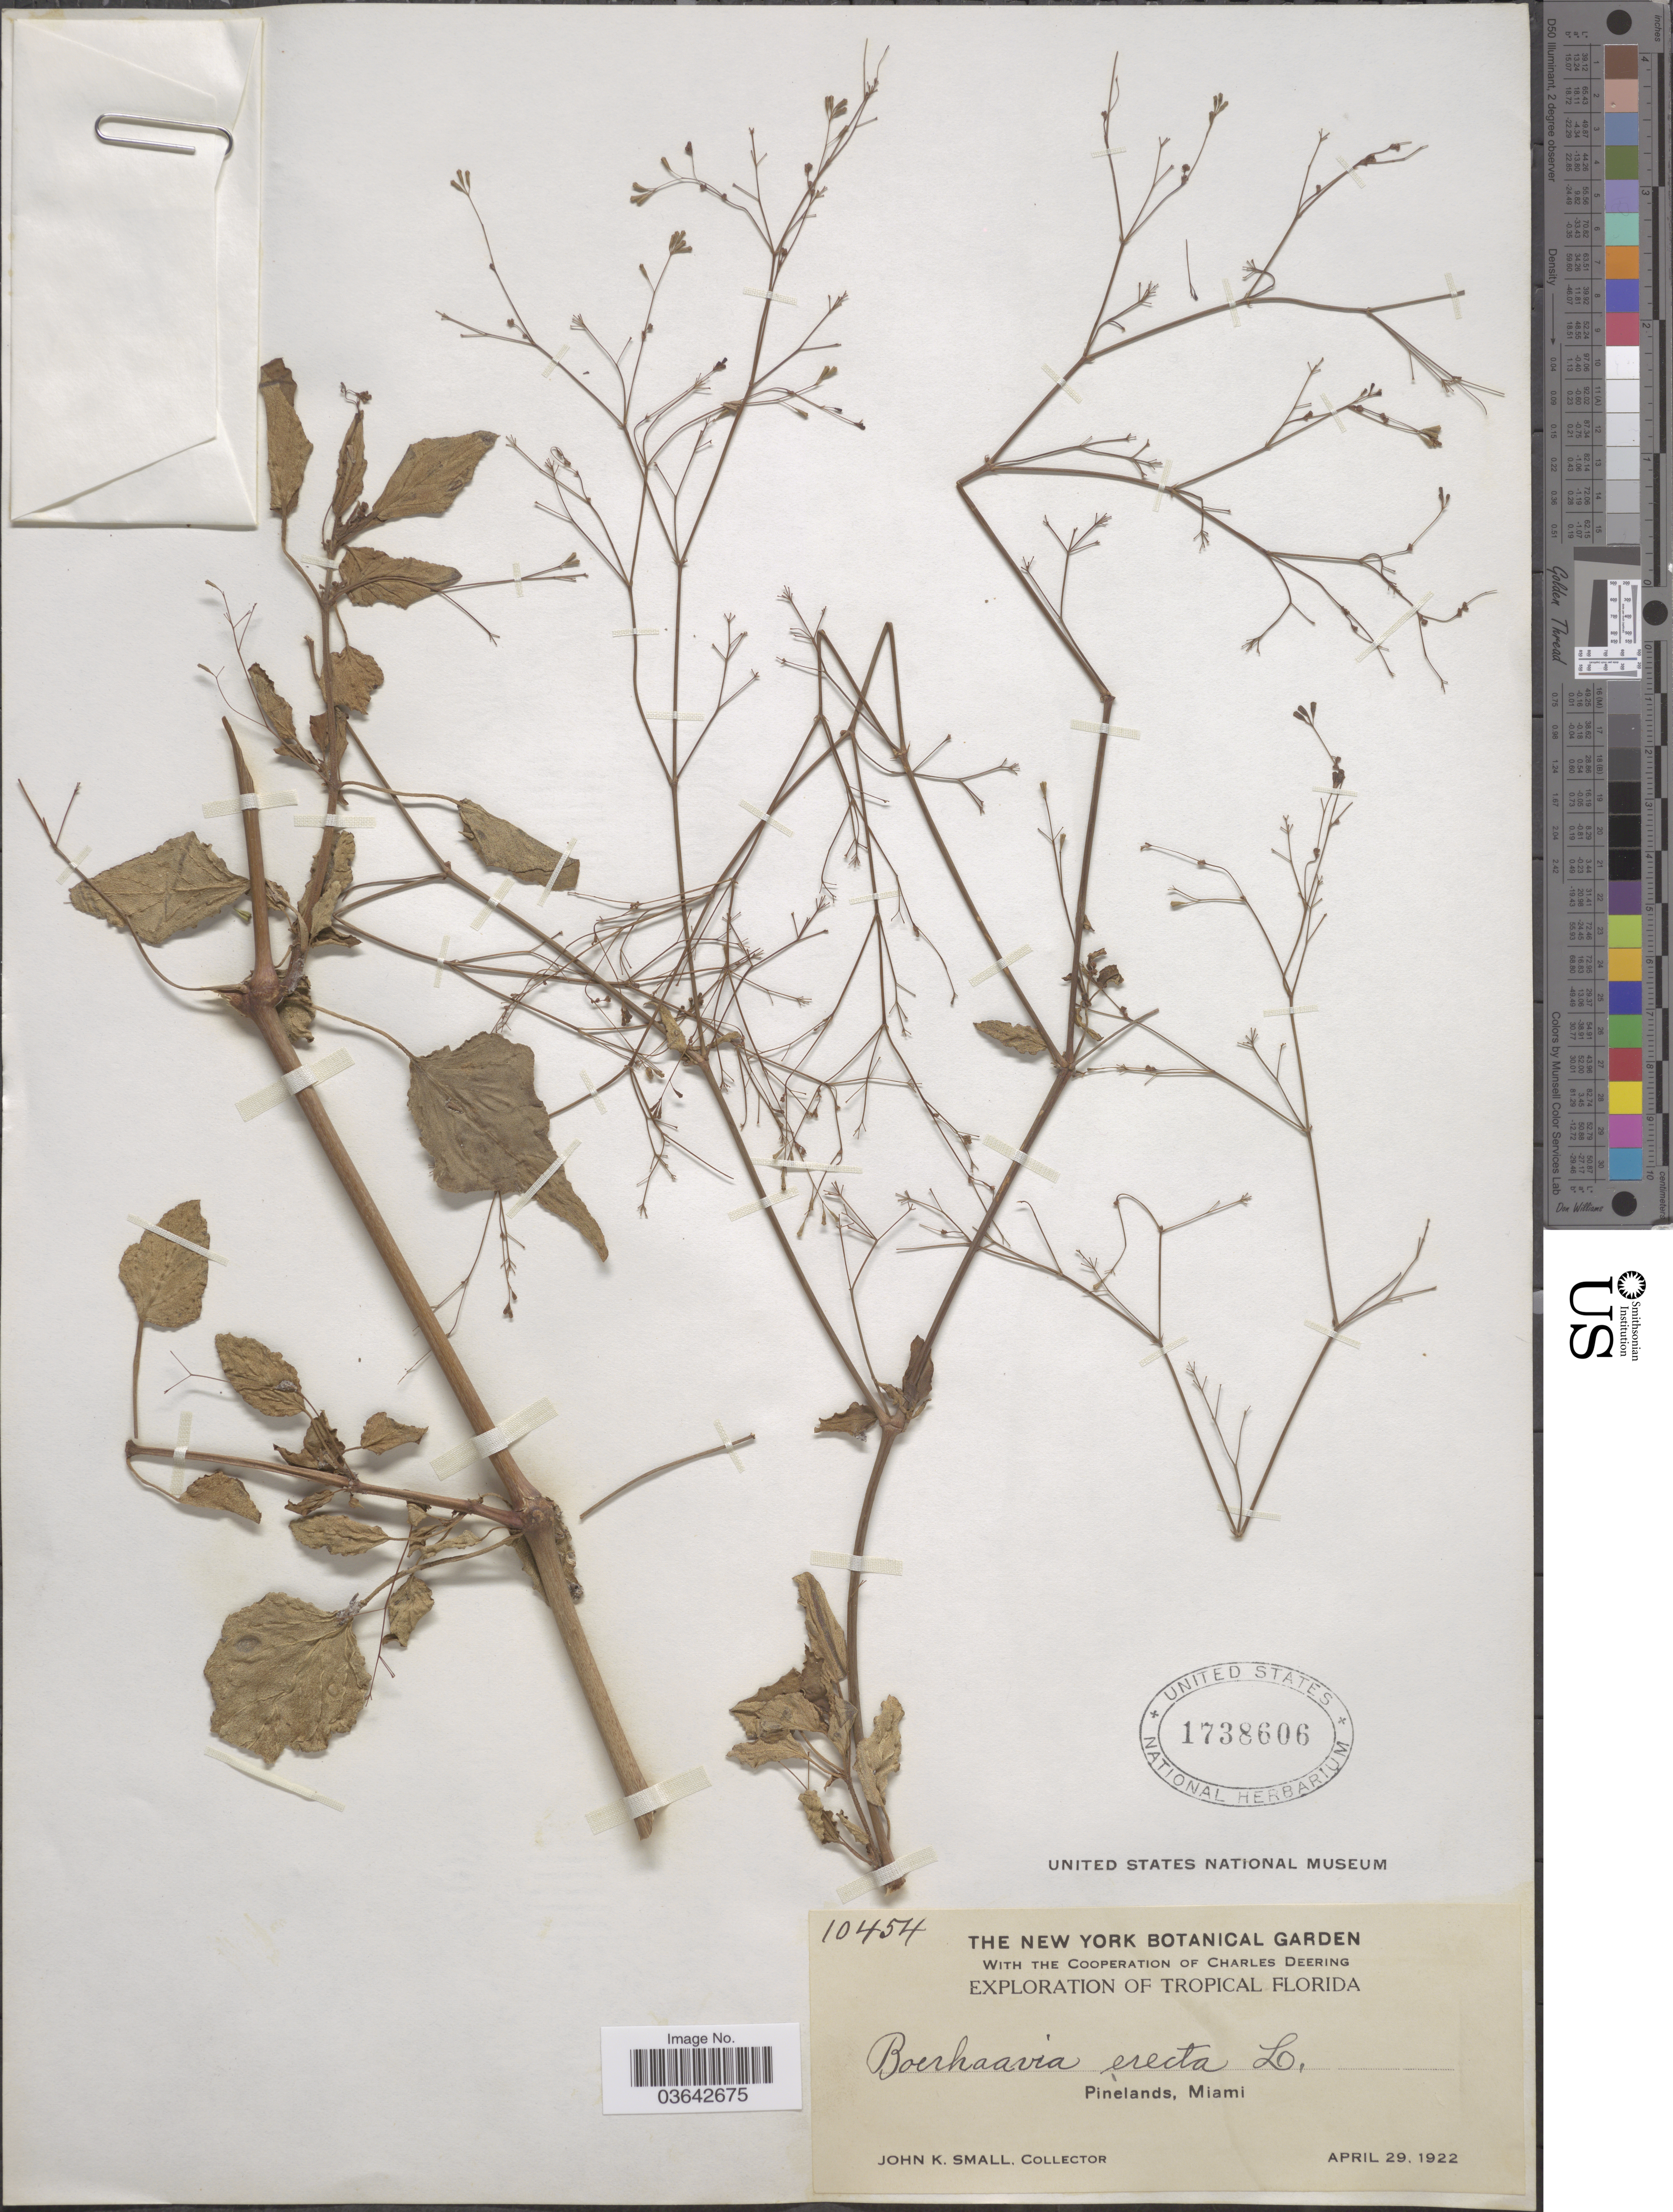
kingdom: Plantae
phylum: Tracheophyta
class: Magnoliopsida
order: Caryophyllales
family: Nyctaginaceae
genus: Boerhavia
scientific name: Boerhavia erecta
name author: L.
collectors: J. K. Small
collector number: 10454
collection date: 1922-04-29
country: United States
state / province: Florida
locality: Tropical Florida. Pinelands, Miami.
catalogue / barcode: US 1738606